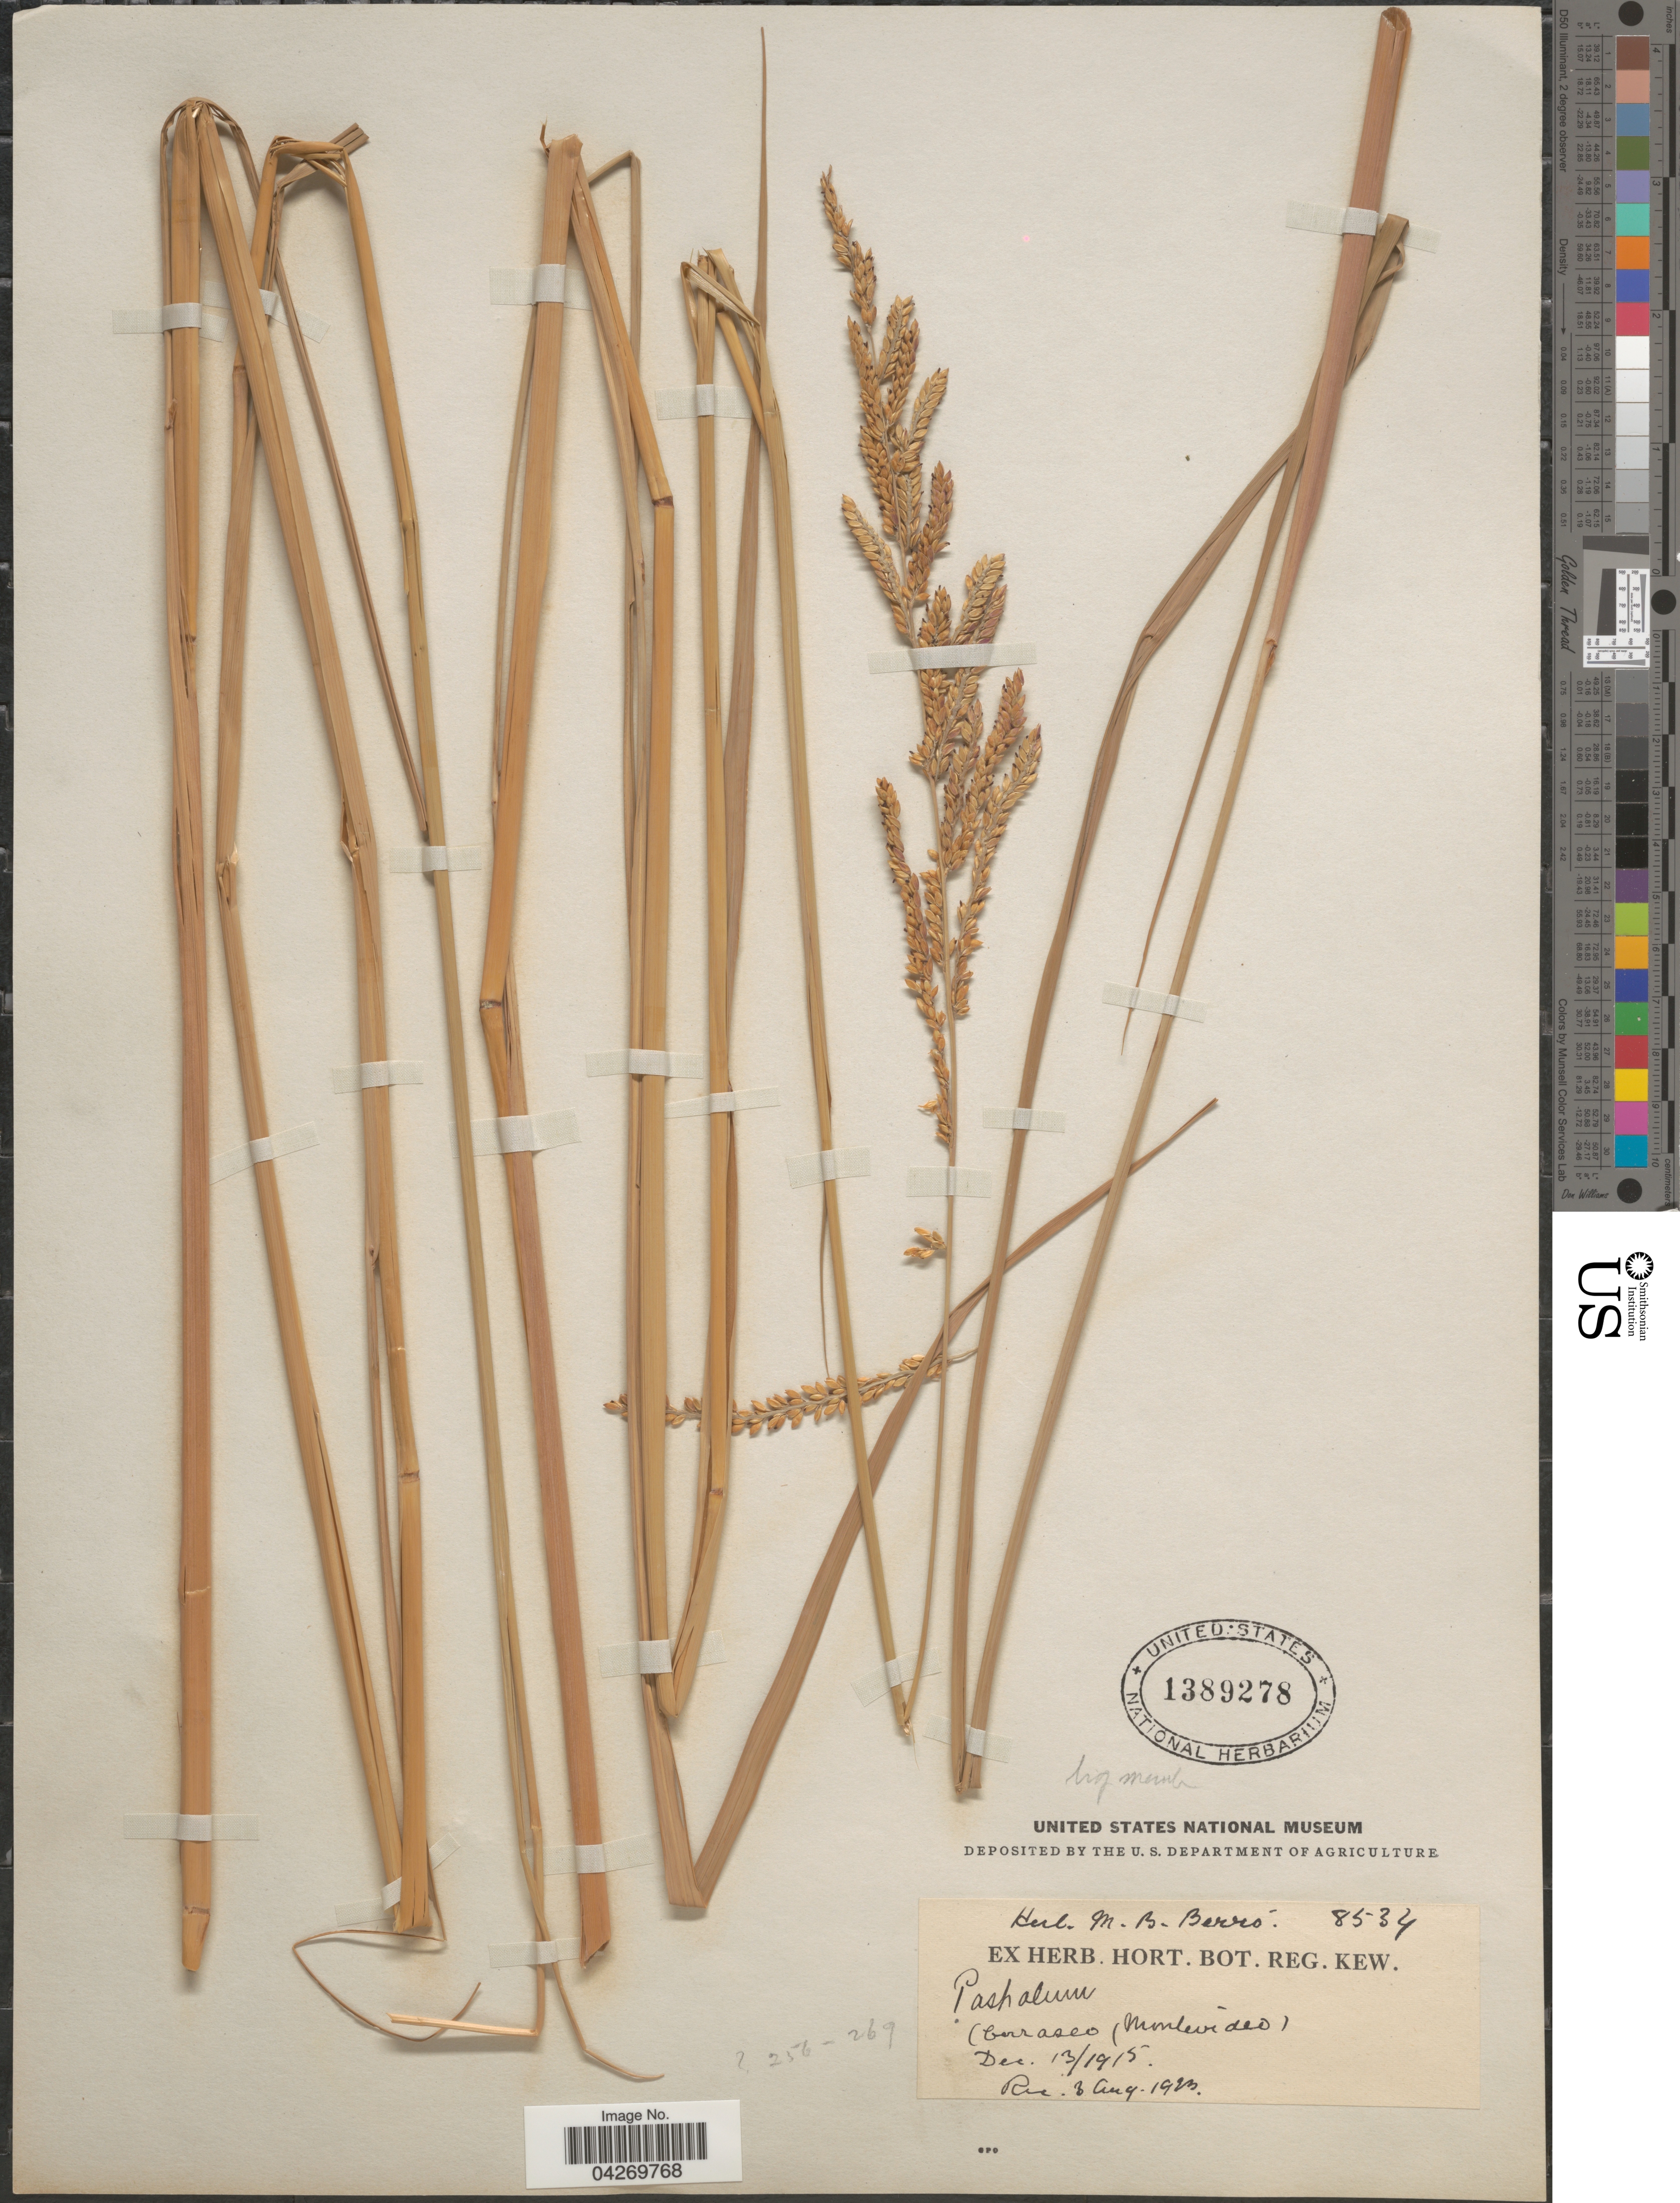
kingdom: Plantae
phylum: Tracheophyta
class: Liliopsida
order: Poales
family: Poaceae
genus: Paspalum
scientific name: Paspalum exaltatum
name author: J. Presl in C. Presl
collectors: Ex herb. M. B. Berro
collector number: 8534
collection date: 1915-12-13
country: Uruguay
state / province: Montevideo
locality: Cerrasco.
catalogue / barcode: US 1389278